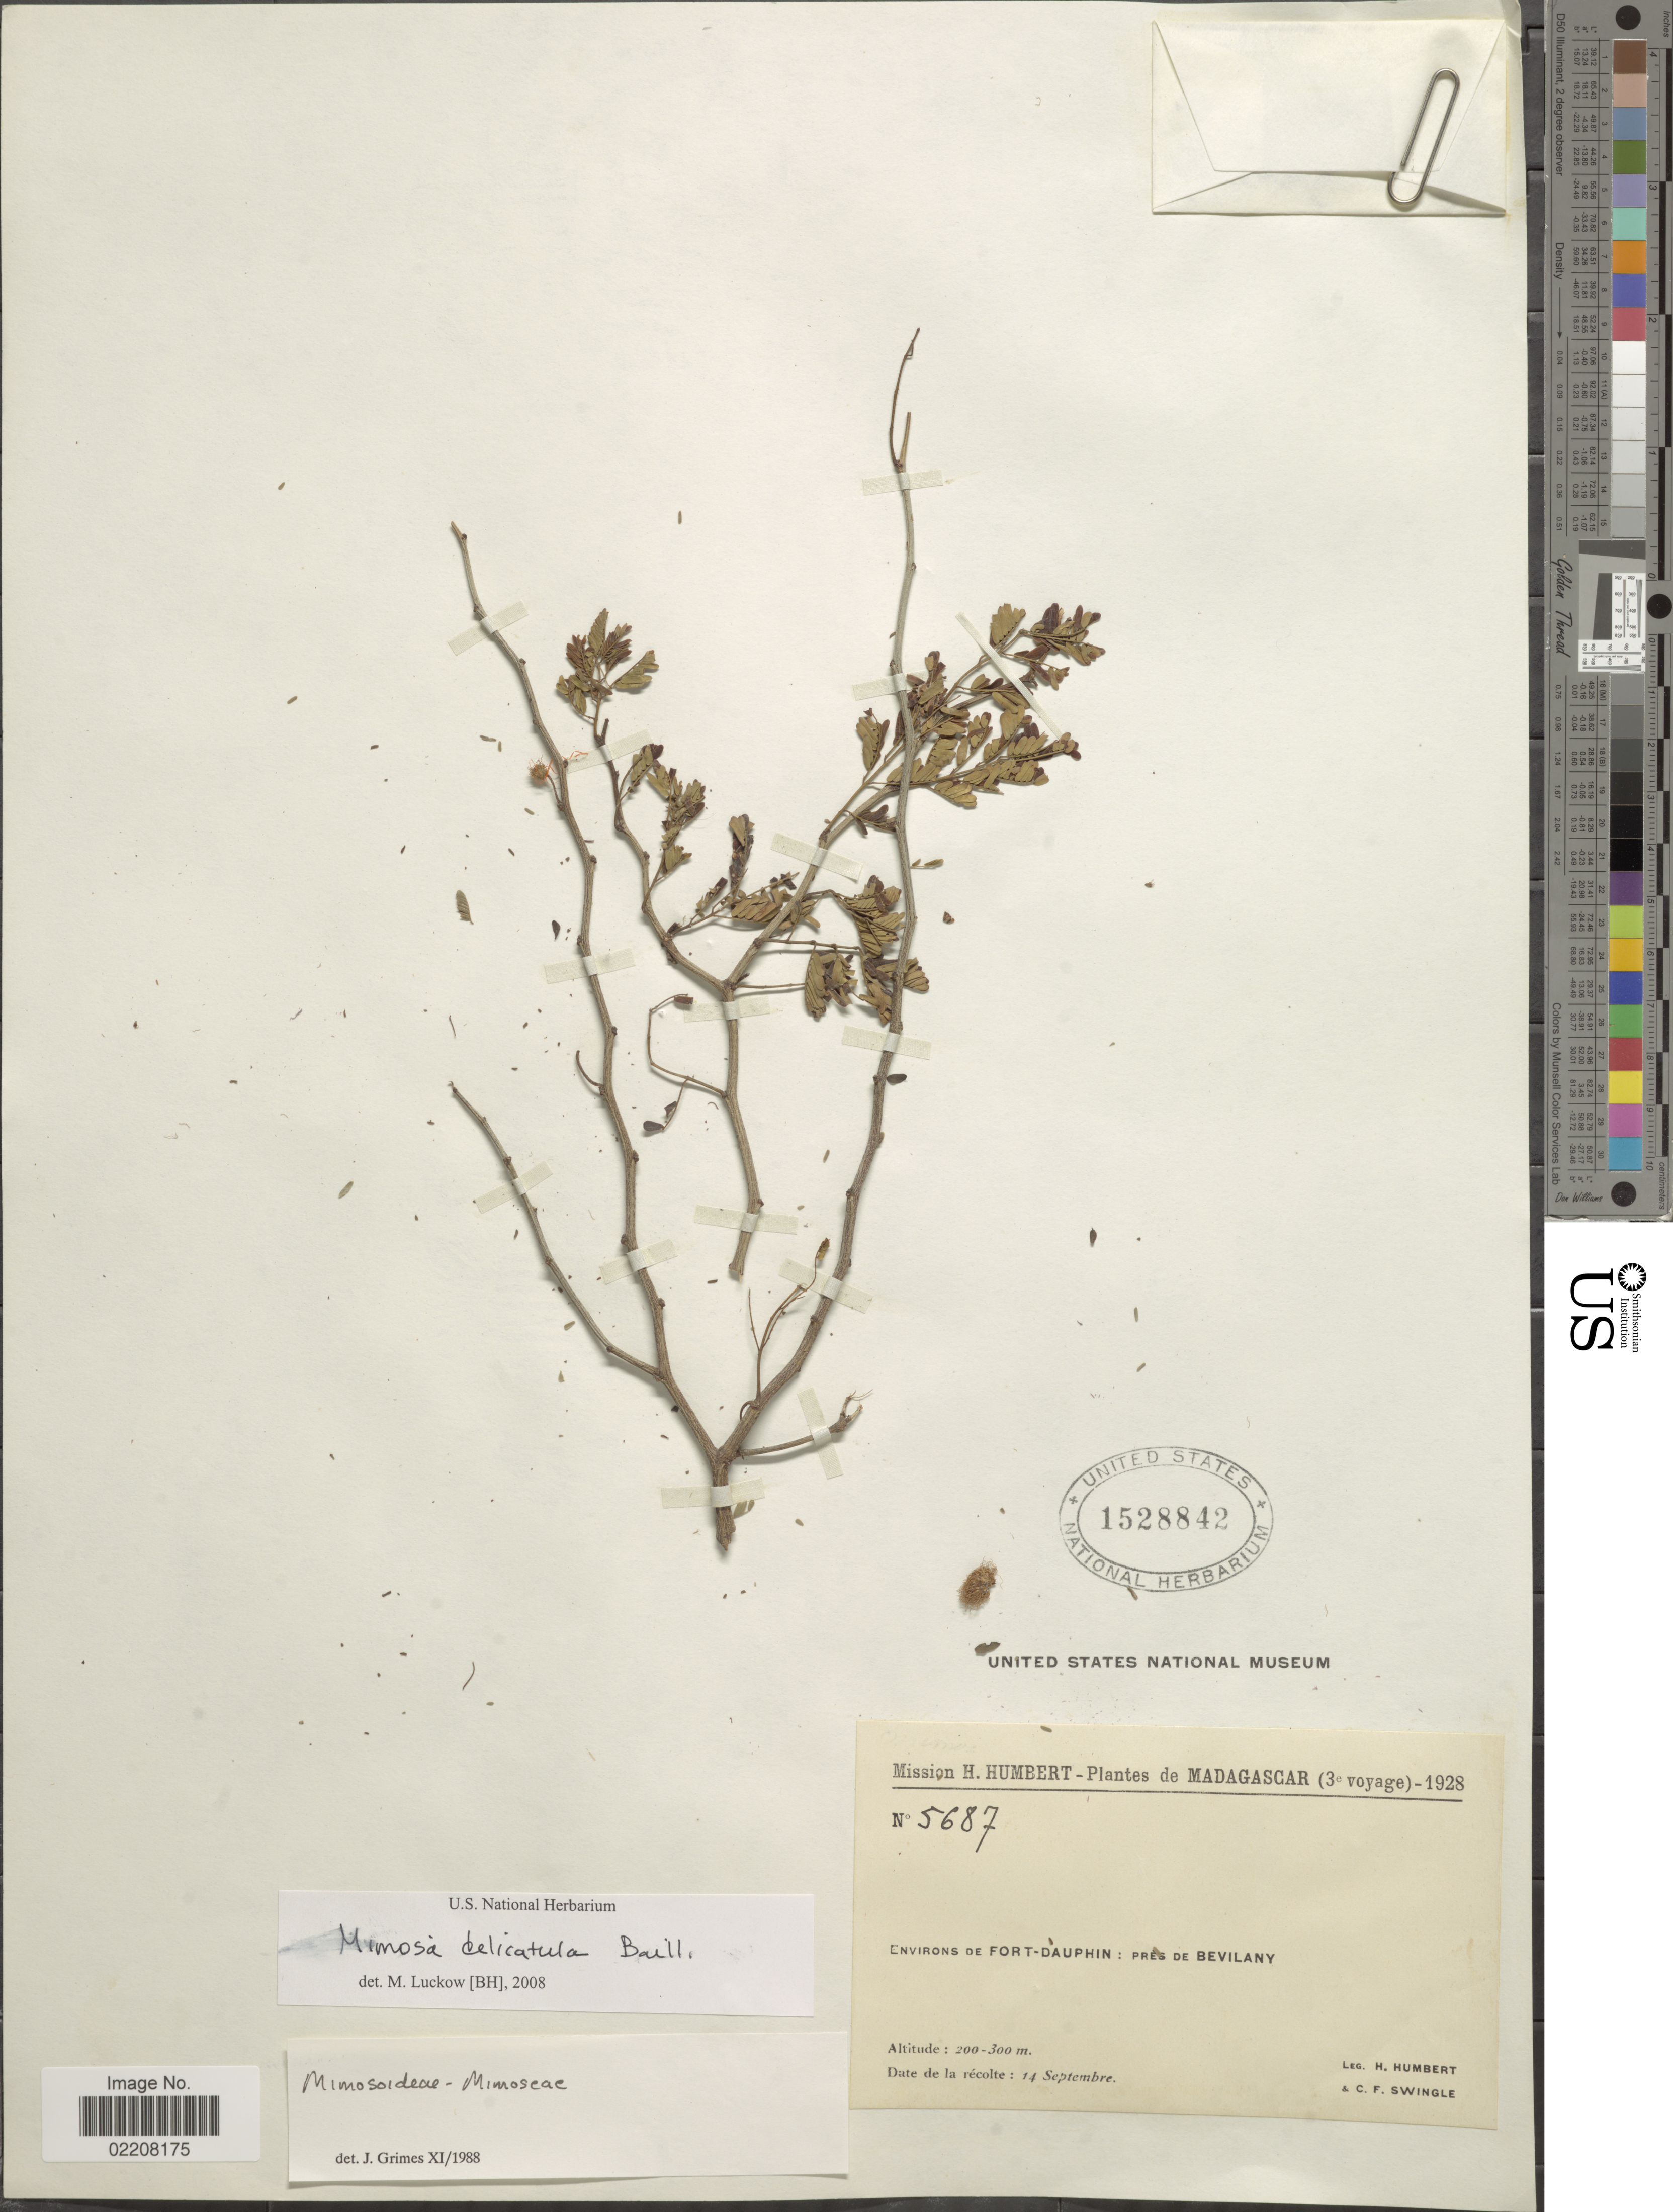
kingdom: Plantae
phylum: Tracheophyta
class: Magnoliopsida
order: Fabales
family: Fabaceae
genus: Mimosa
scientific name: Mimosa delicatula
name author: Baill.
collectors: H. Humbert & C. Swingle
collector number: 5687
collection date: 1928-09-14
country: Madagascar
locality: Environs de Fort-Dauphin: pres de Bevilany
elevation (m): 200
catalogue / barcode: US 1528842